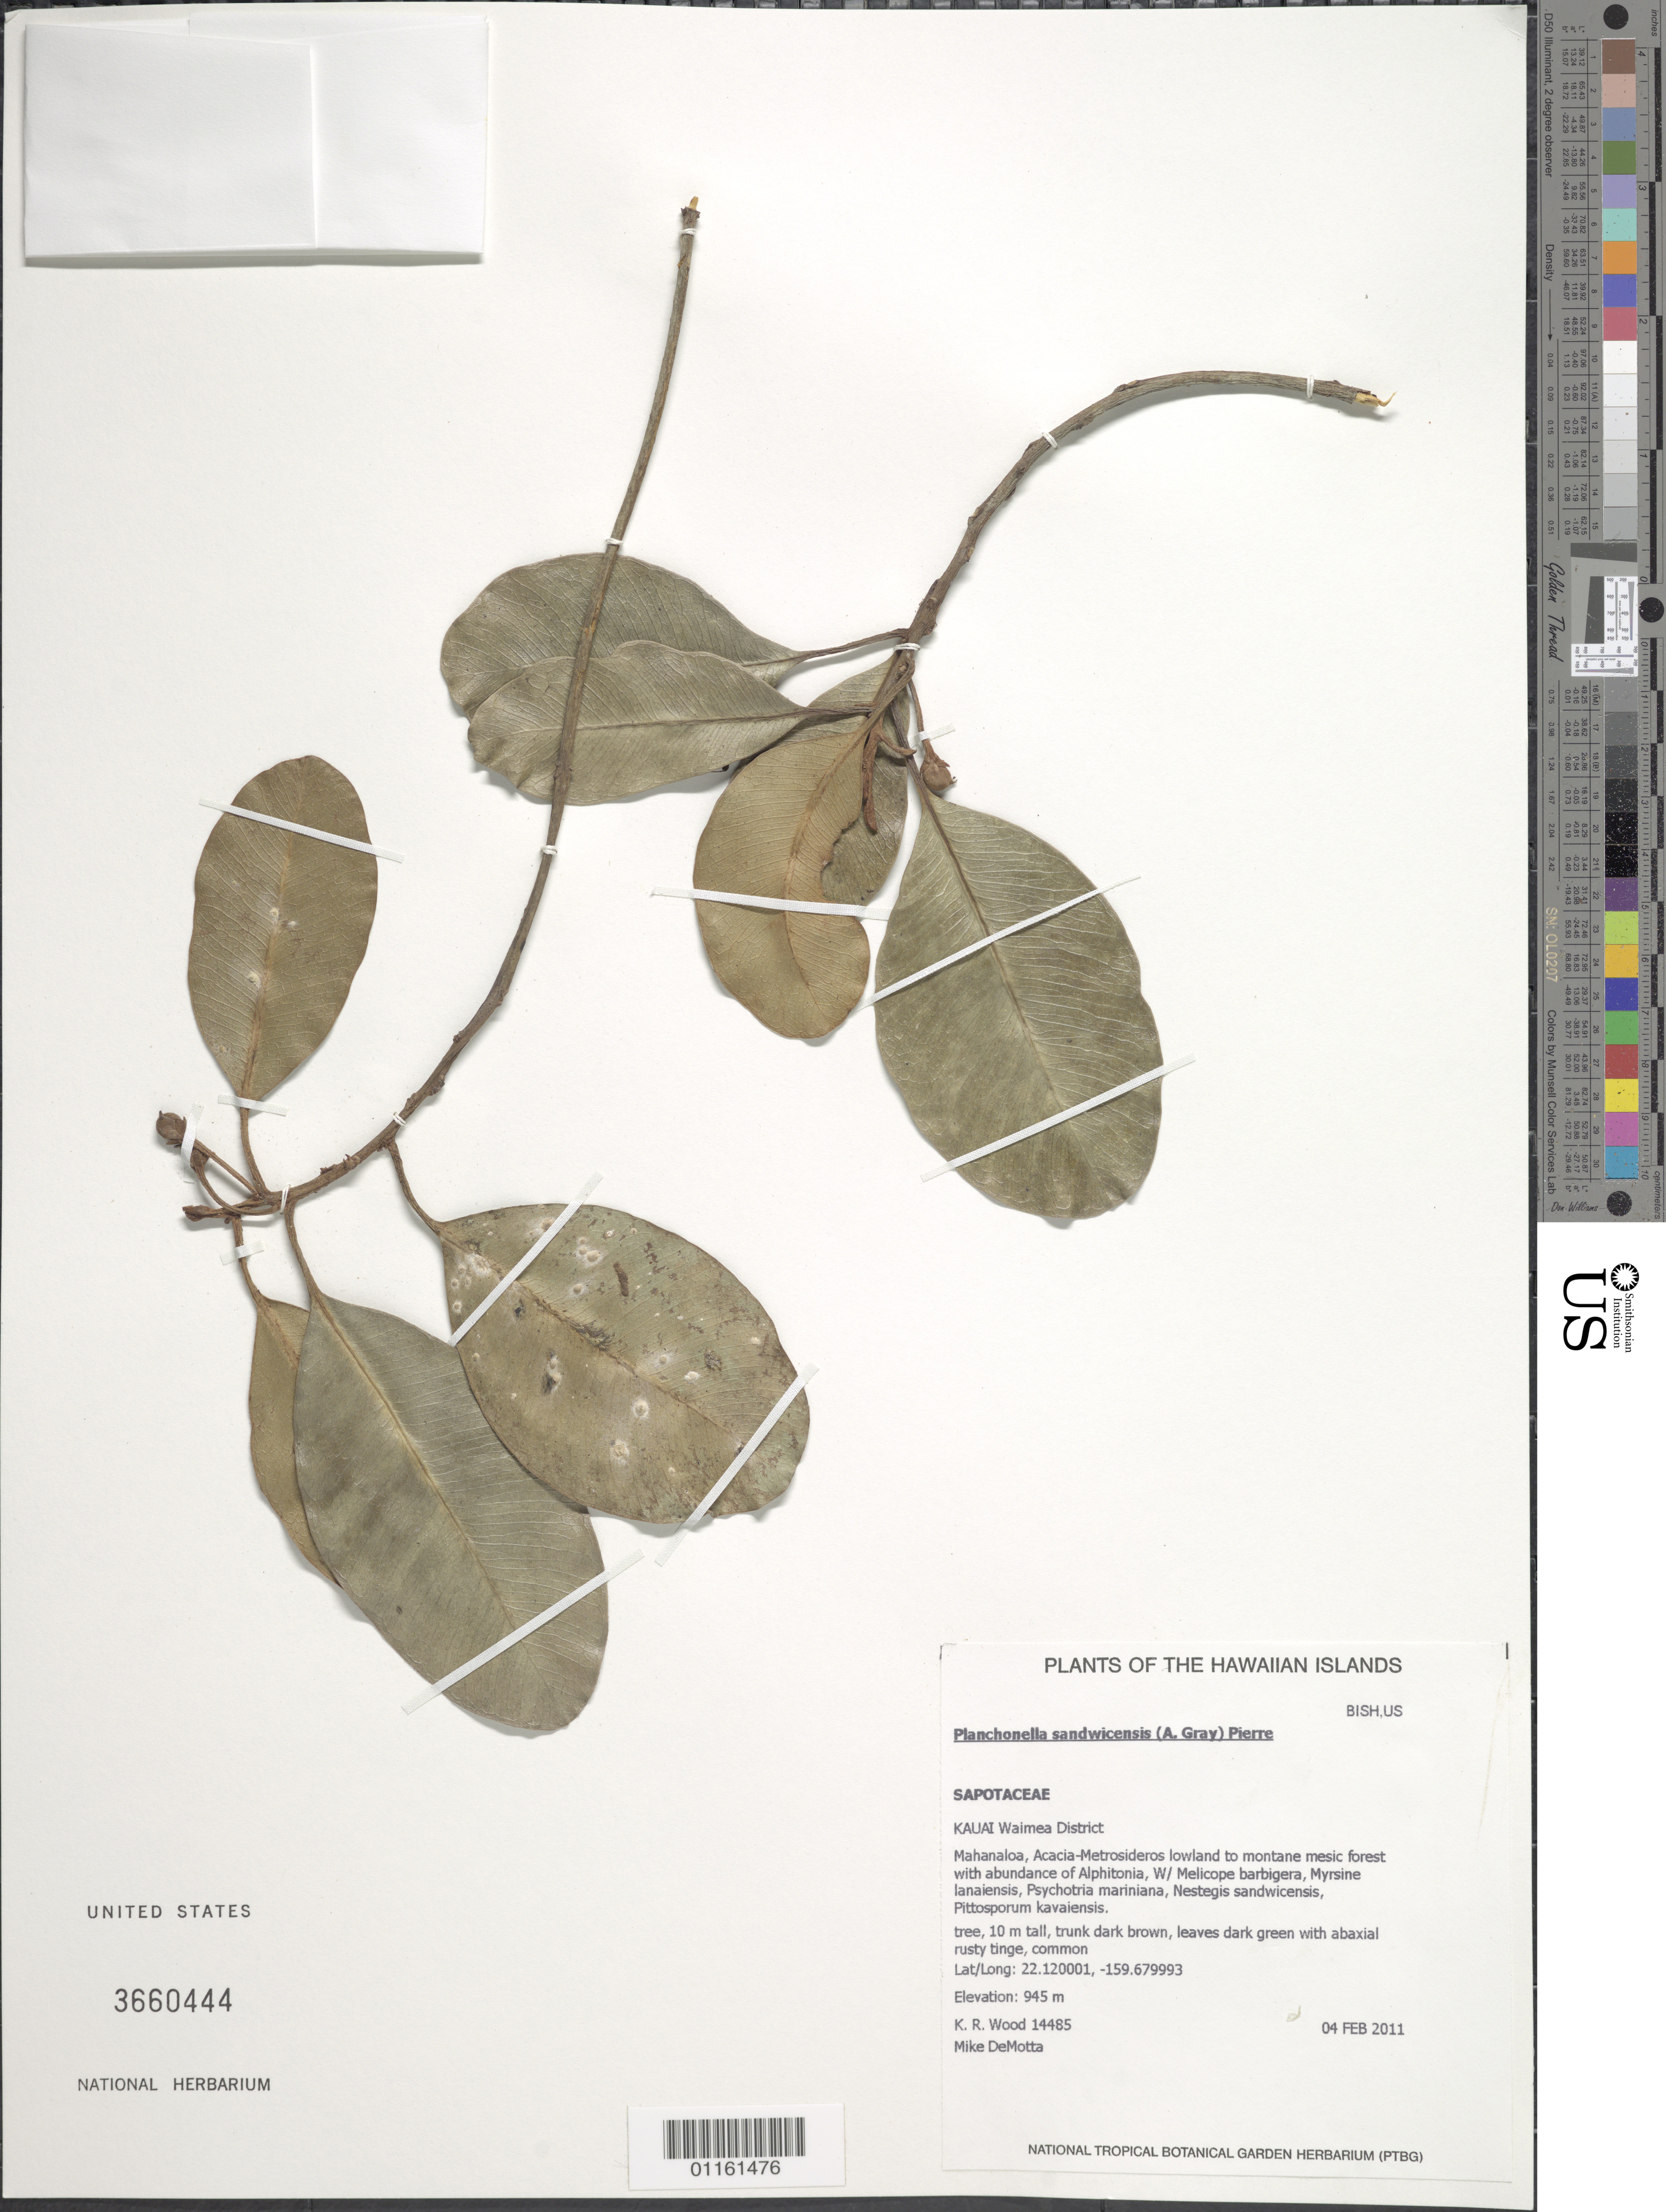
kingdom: Plantae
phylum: Tracheophyta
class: Magnoliopsida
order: Ericales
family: Sapotaceae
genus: Planchonella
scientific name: Planchonella sandwicensis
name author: (A. Gray) Pierre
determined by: Havran, J. C.; et al.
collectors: K. R. Wood & M. DeMotta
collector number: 14485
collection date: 2011-02-04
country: United States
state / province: Hawaii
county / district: Kauai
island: Kaua'i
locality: Waimea District.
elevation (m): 945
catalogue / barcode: US 366044